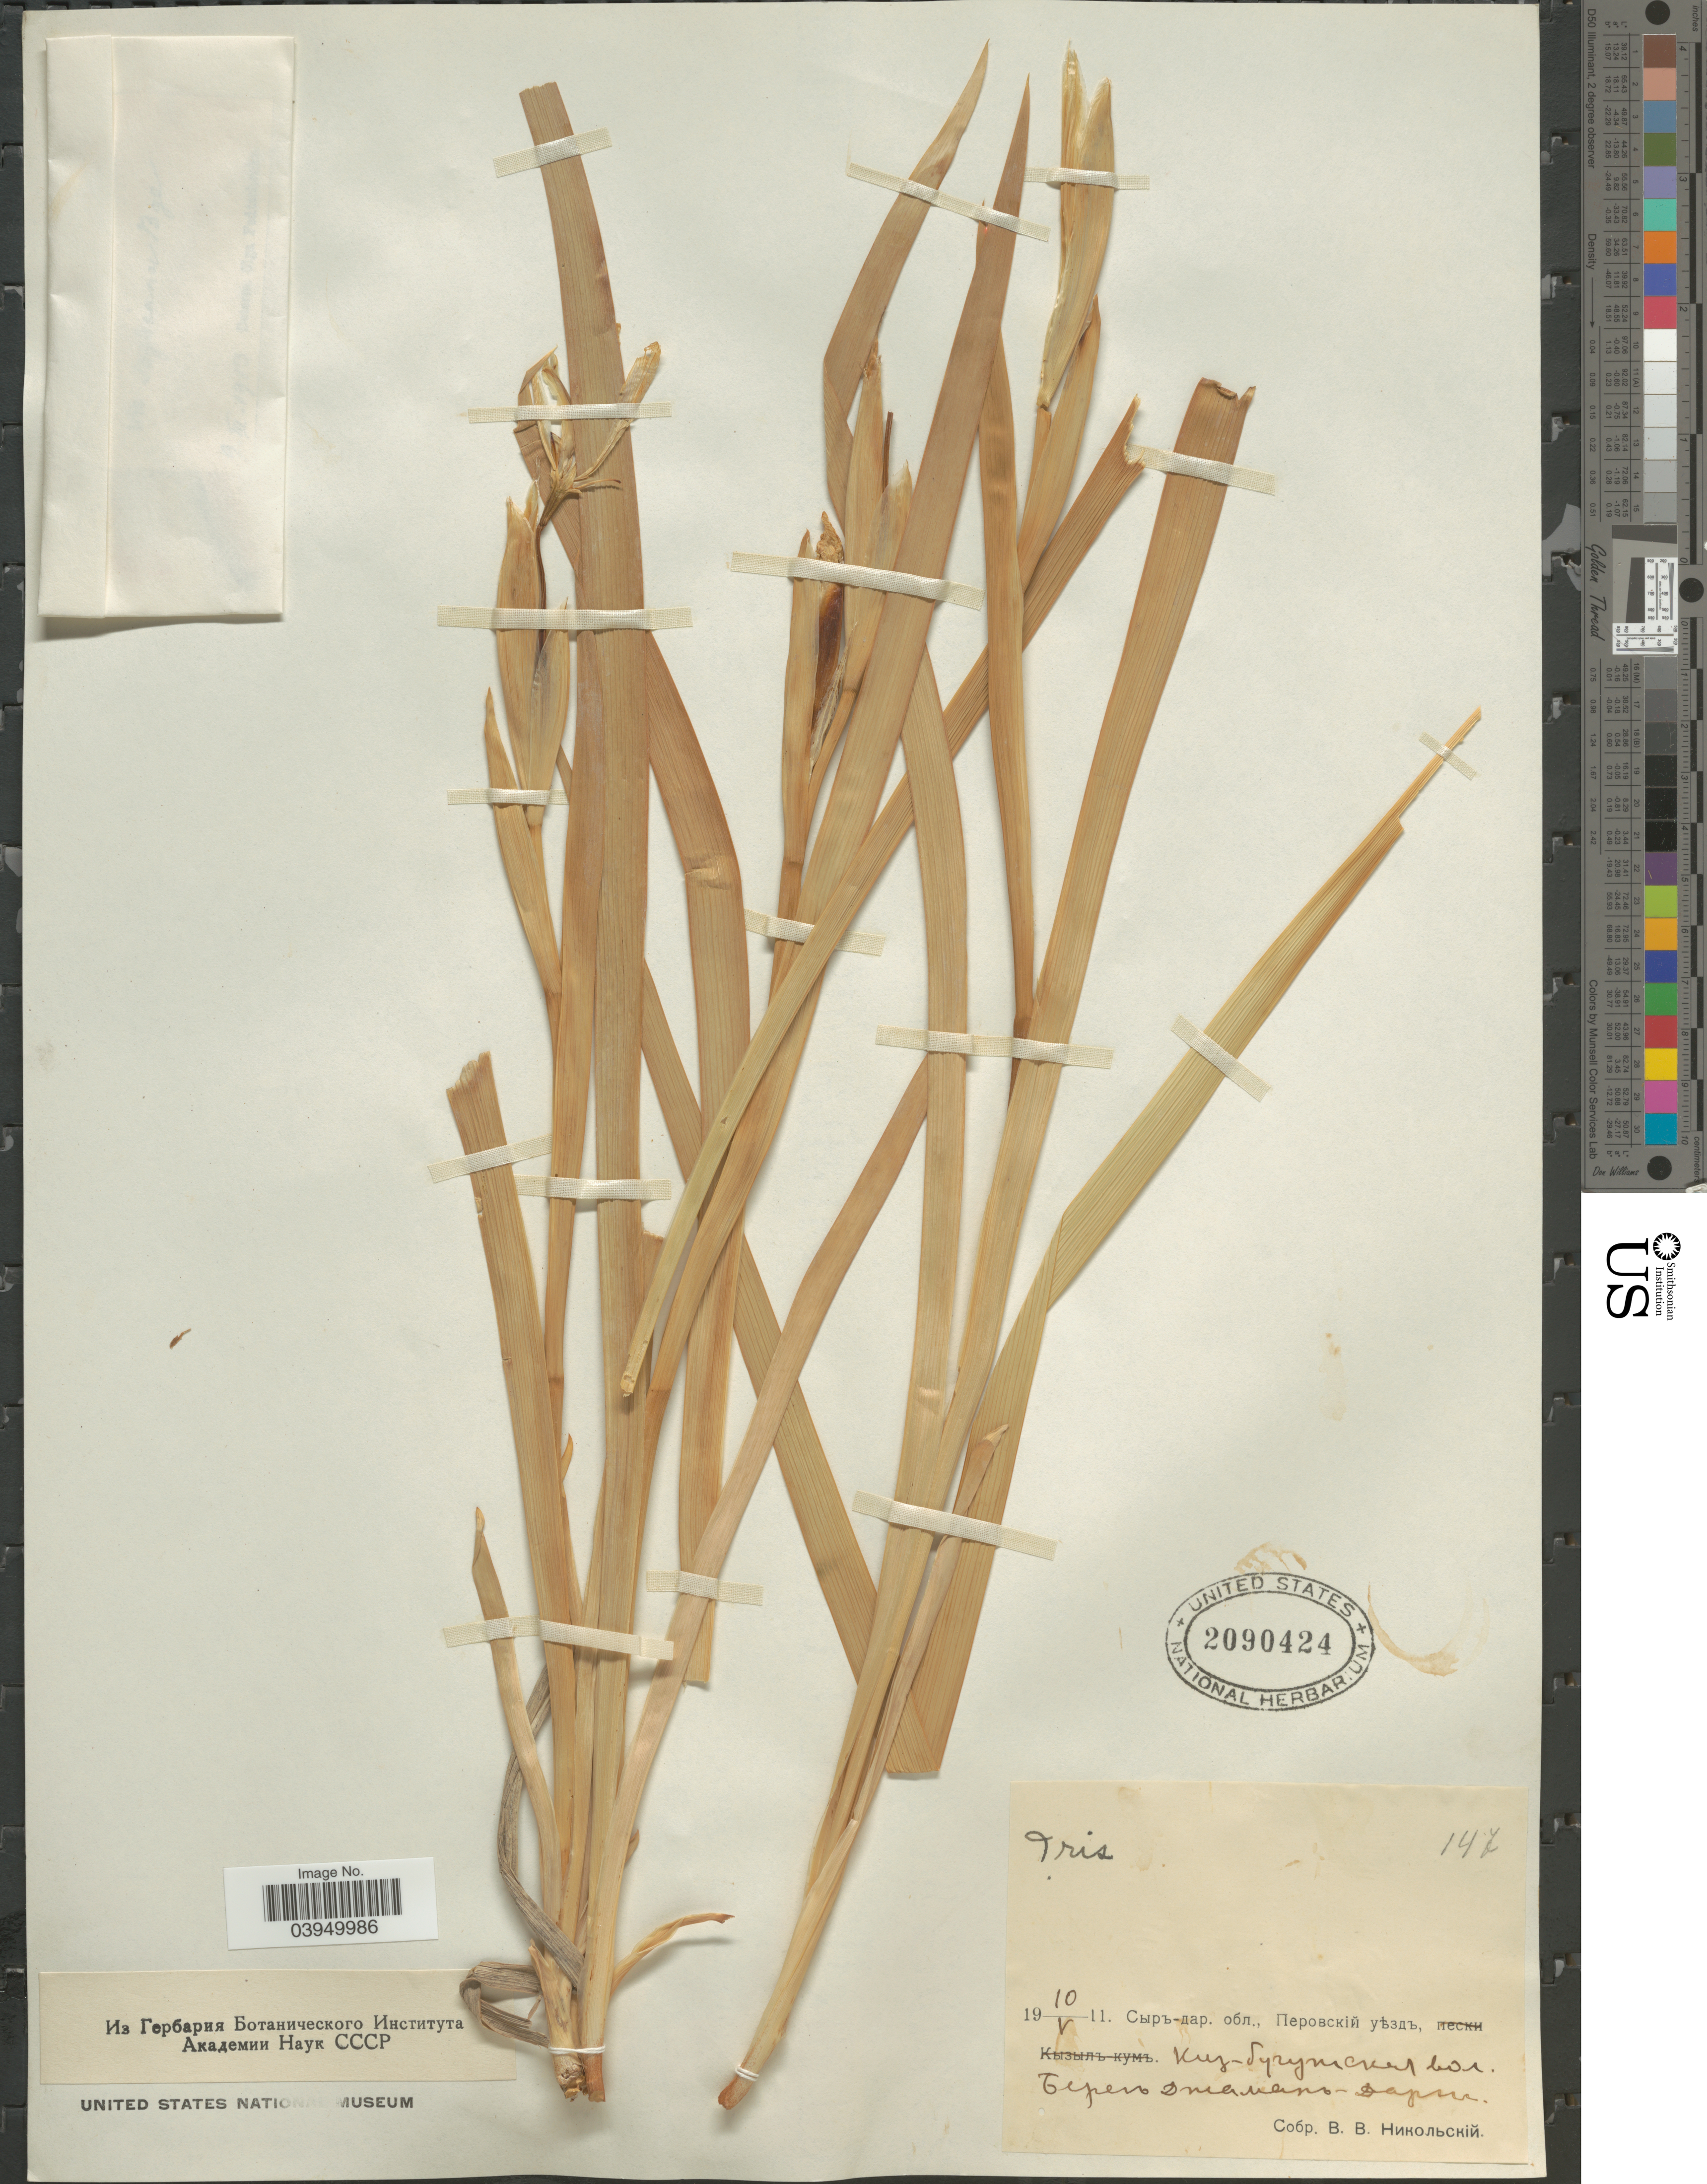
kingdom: Plantae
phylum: Tracheophyta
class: Liliopsida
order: Asparagales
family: Iridaceae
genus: Iris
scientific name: Iris sp.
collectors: V. Nikolskiy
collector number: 147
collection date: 1911-05-10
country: Uzbekistan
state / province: Sirdaryo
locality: Shore of Dzhaman Darya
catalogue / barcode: US 2090424